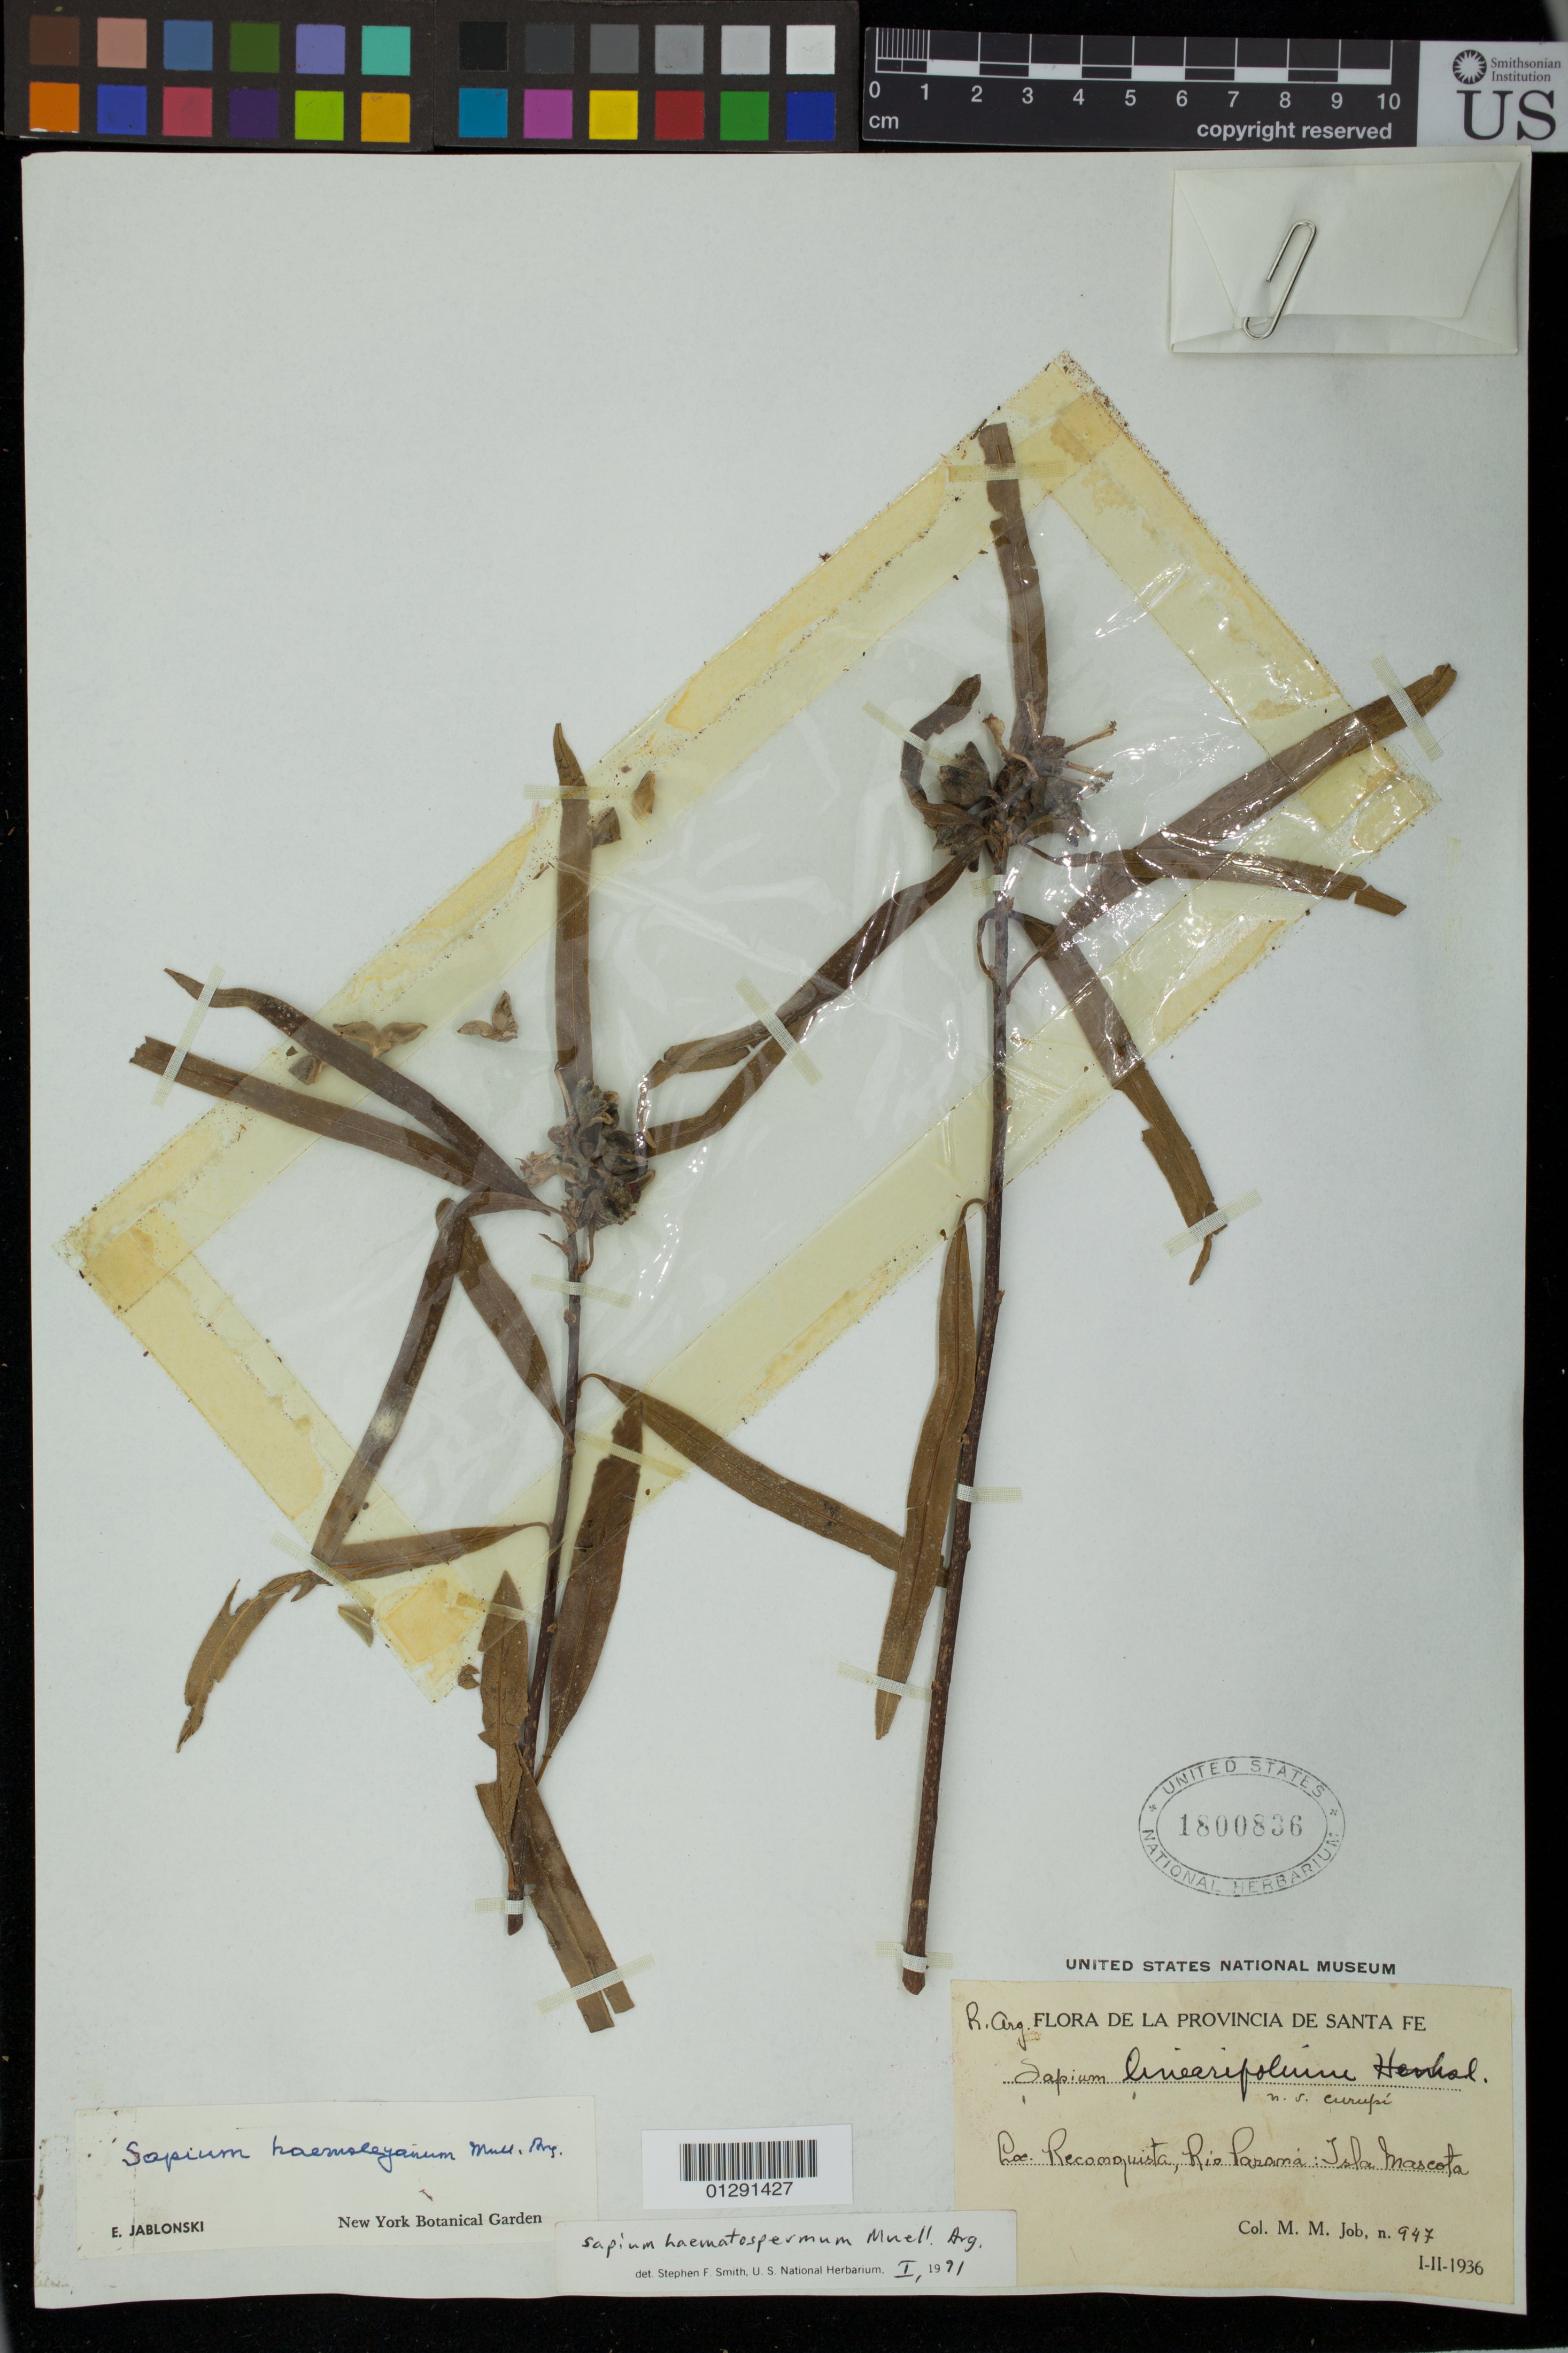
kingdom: Plantae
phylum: Tracheophyta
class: Magnoliopsida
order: Malpighiales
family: Euphorbiaceae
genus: Sapium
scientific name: Sapium haematospermum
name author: Müll. Arg.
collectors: M. Job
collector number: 947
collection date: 1936-02-01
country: Argentina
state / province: Santa Fe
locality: Rio Parana: Isla Mascota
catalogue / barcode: US 1800836